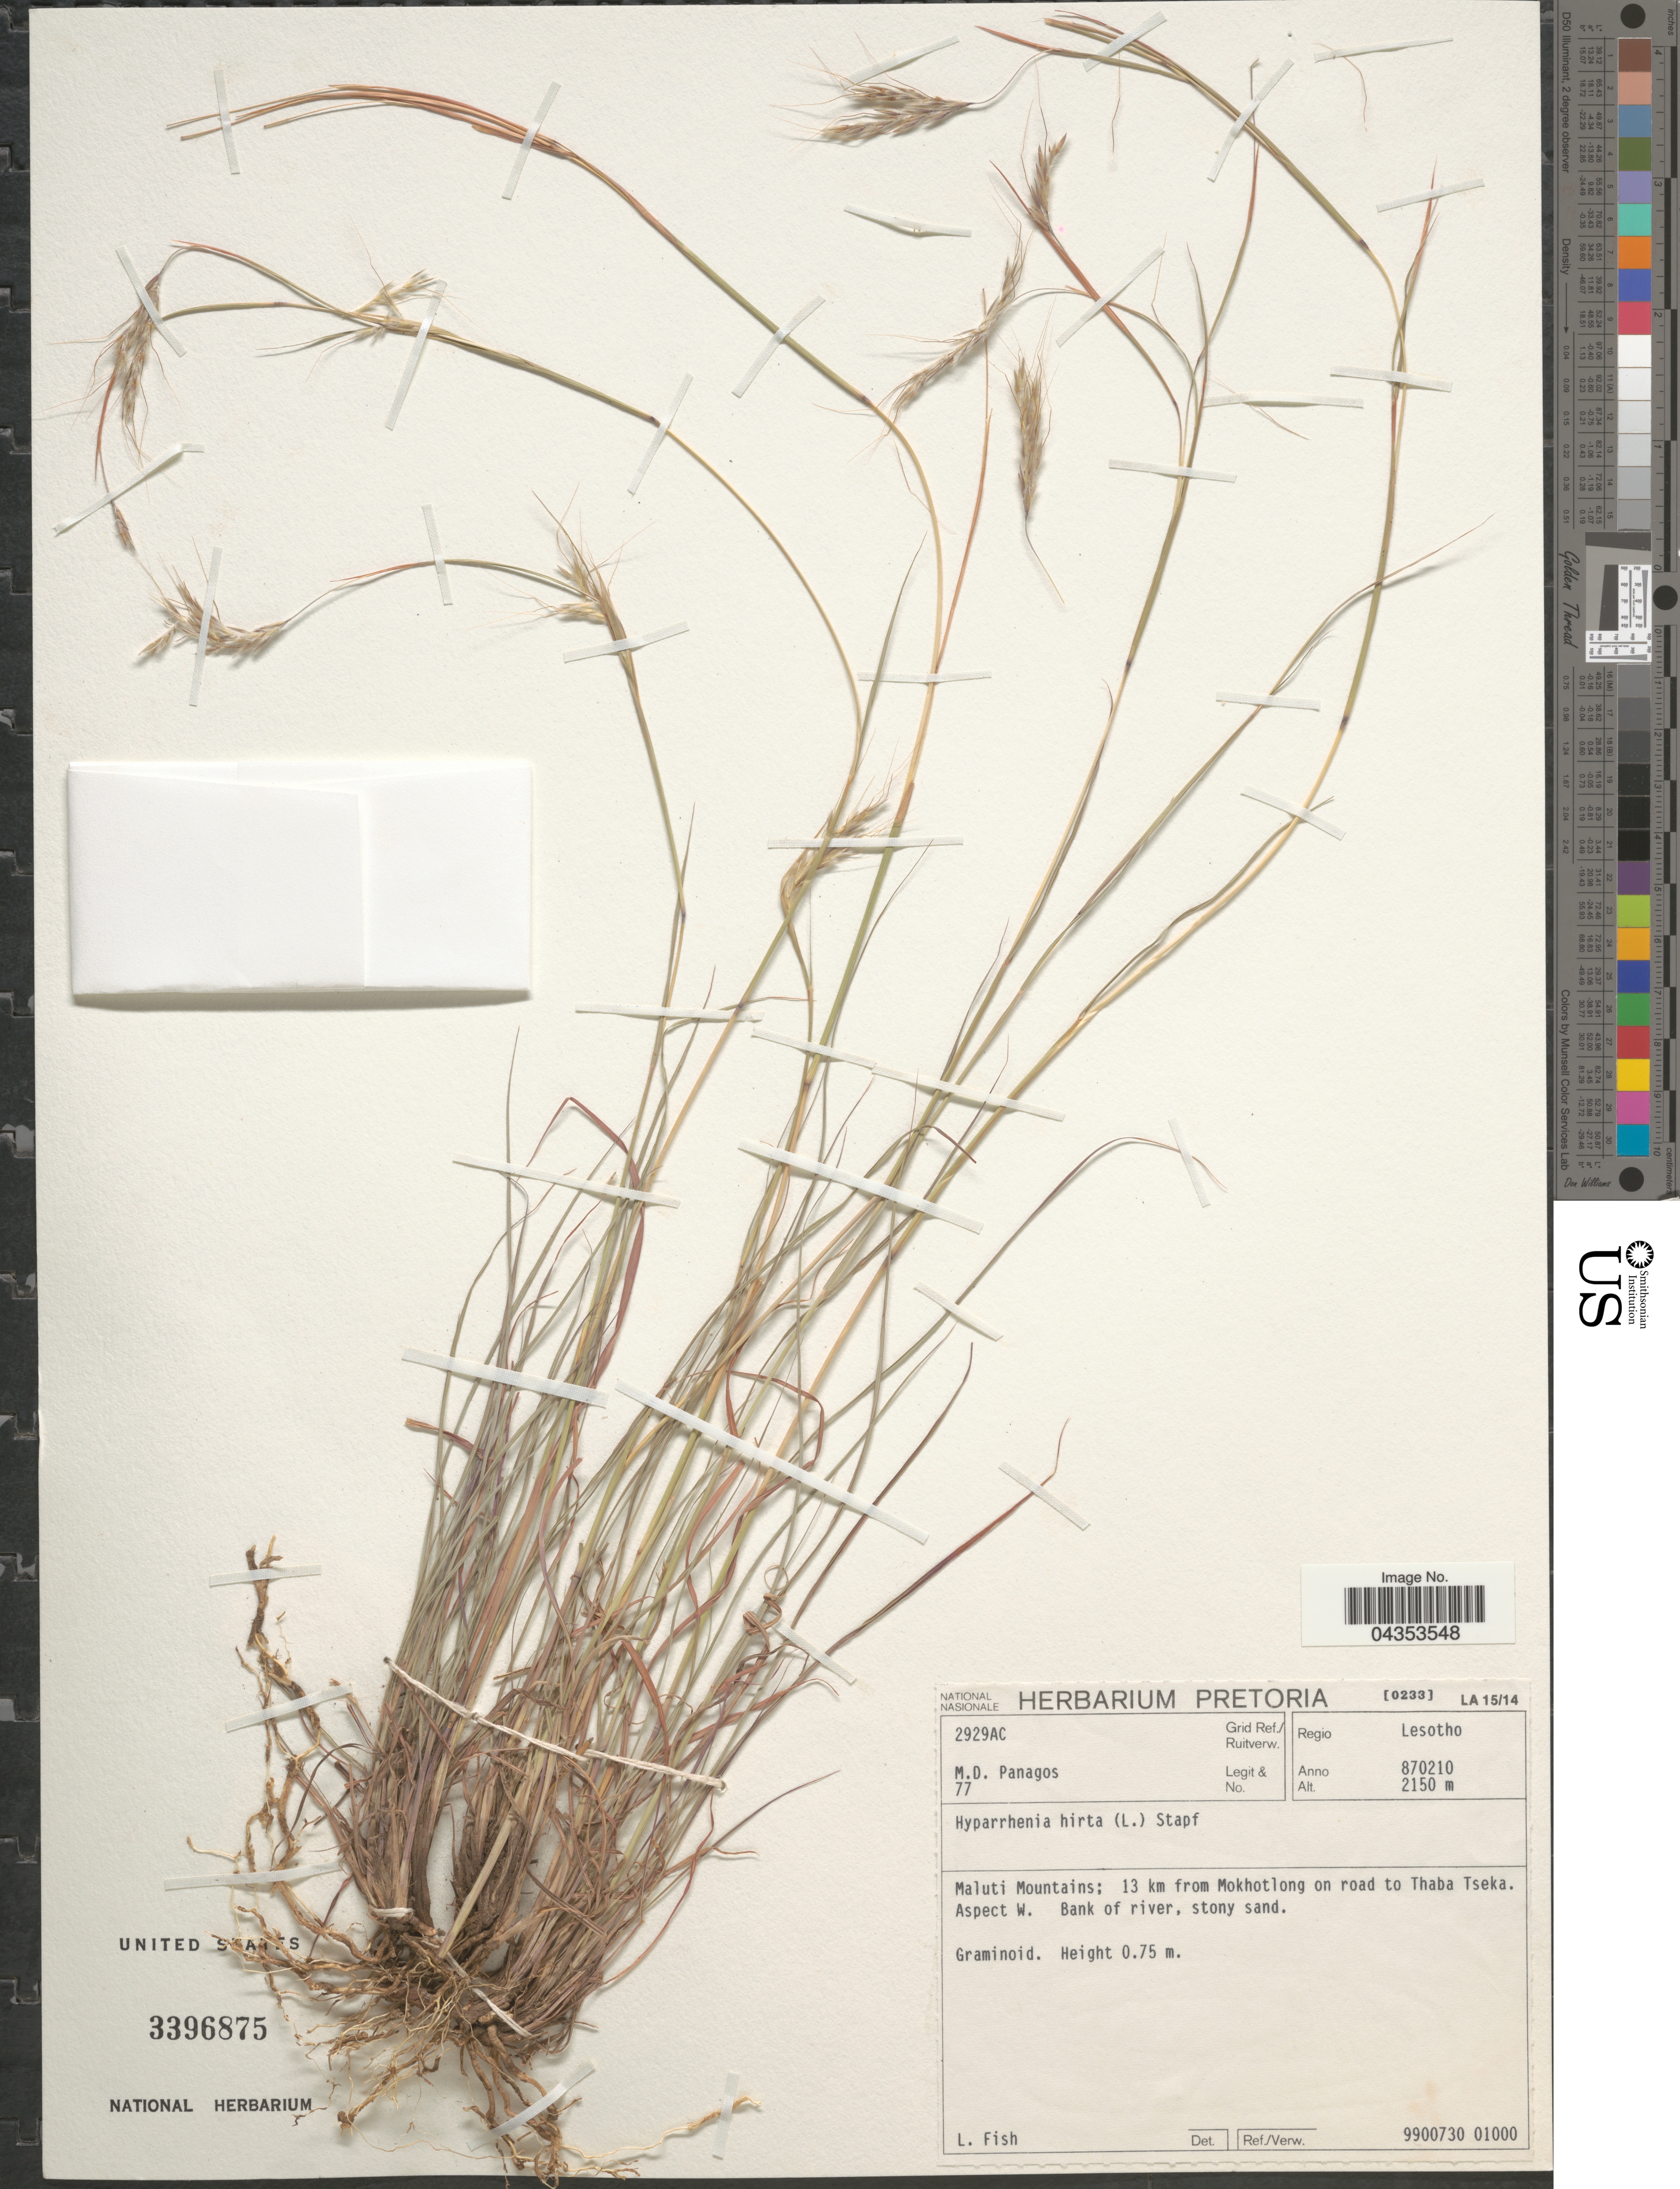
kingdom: Plantae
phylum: Tracheophyta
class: Liliopsida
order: Poales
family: Poaceae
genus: Hyparrhenia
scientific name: Hyparrhenia hirta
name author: (L.) Stapf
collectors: M. Panagos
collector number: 77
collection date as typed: Transcribed d/m/y: 10/2/87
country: Lesotho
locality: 2929AC Grid Ref./Ruitverw. Regio Lesotho. Maluti Mountains; 13 km from Mokhotlong on road to Thaba Tseka. Aspect W. Bank of river.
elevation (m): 2150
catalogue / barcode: US 3396875